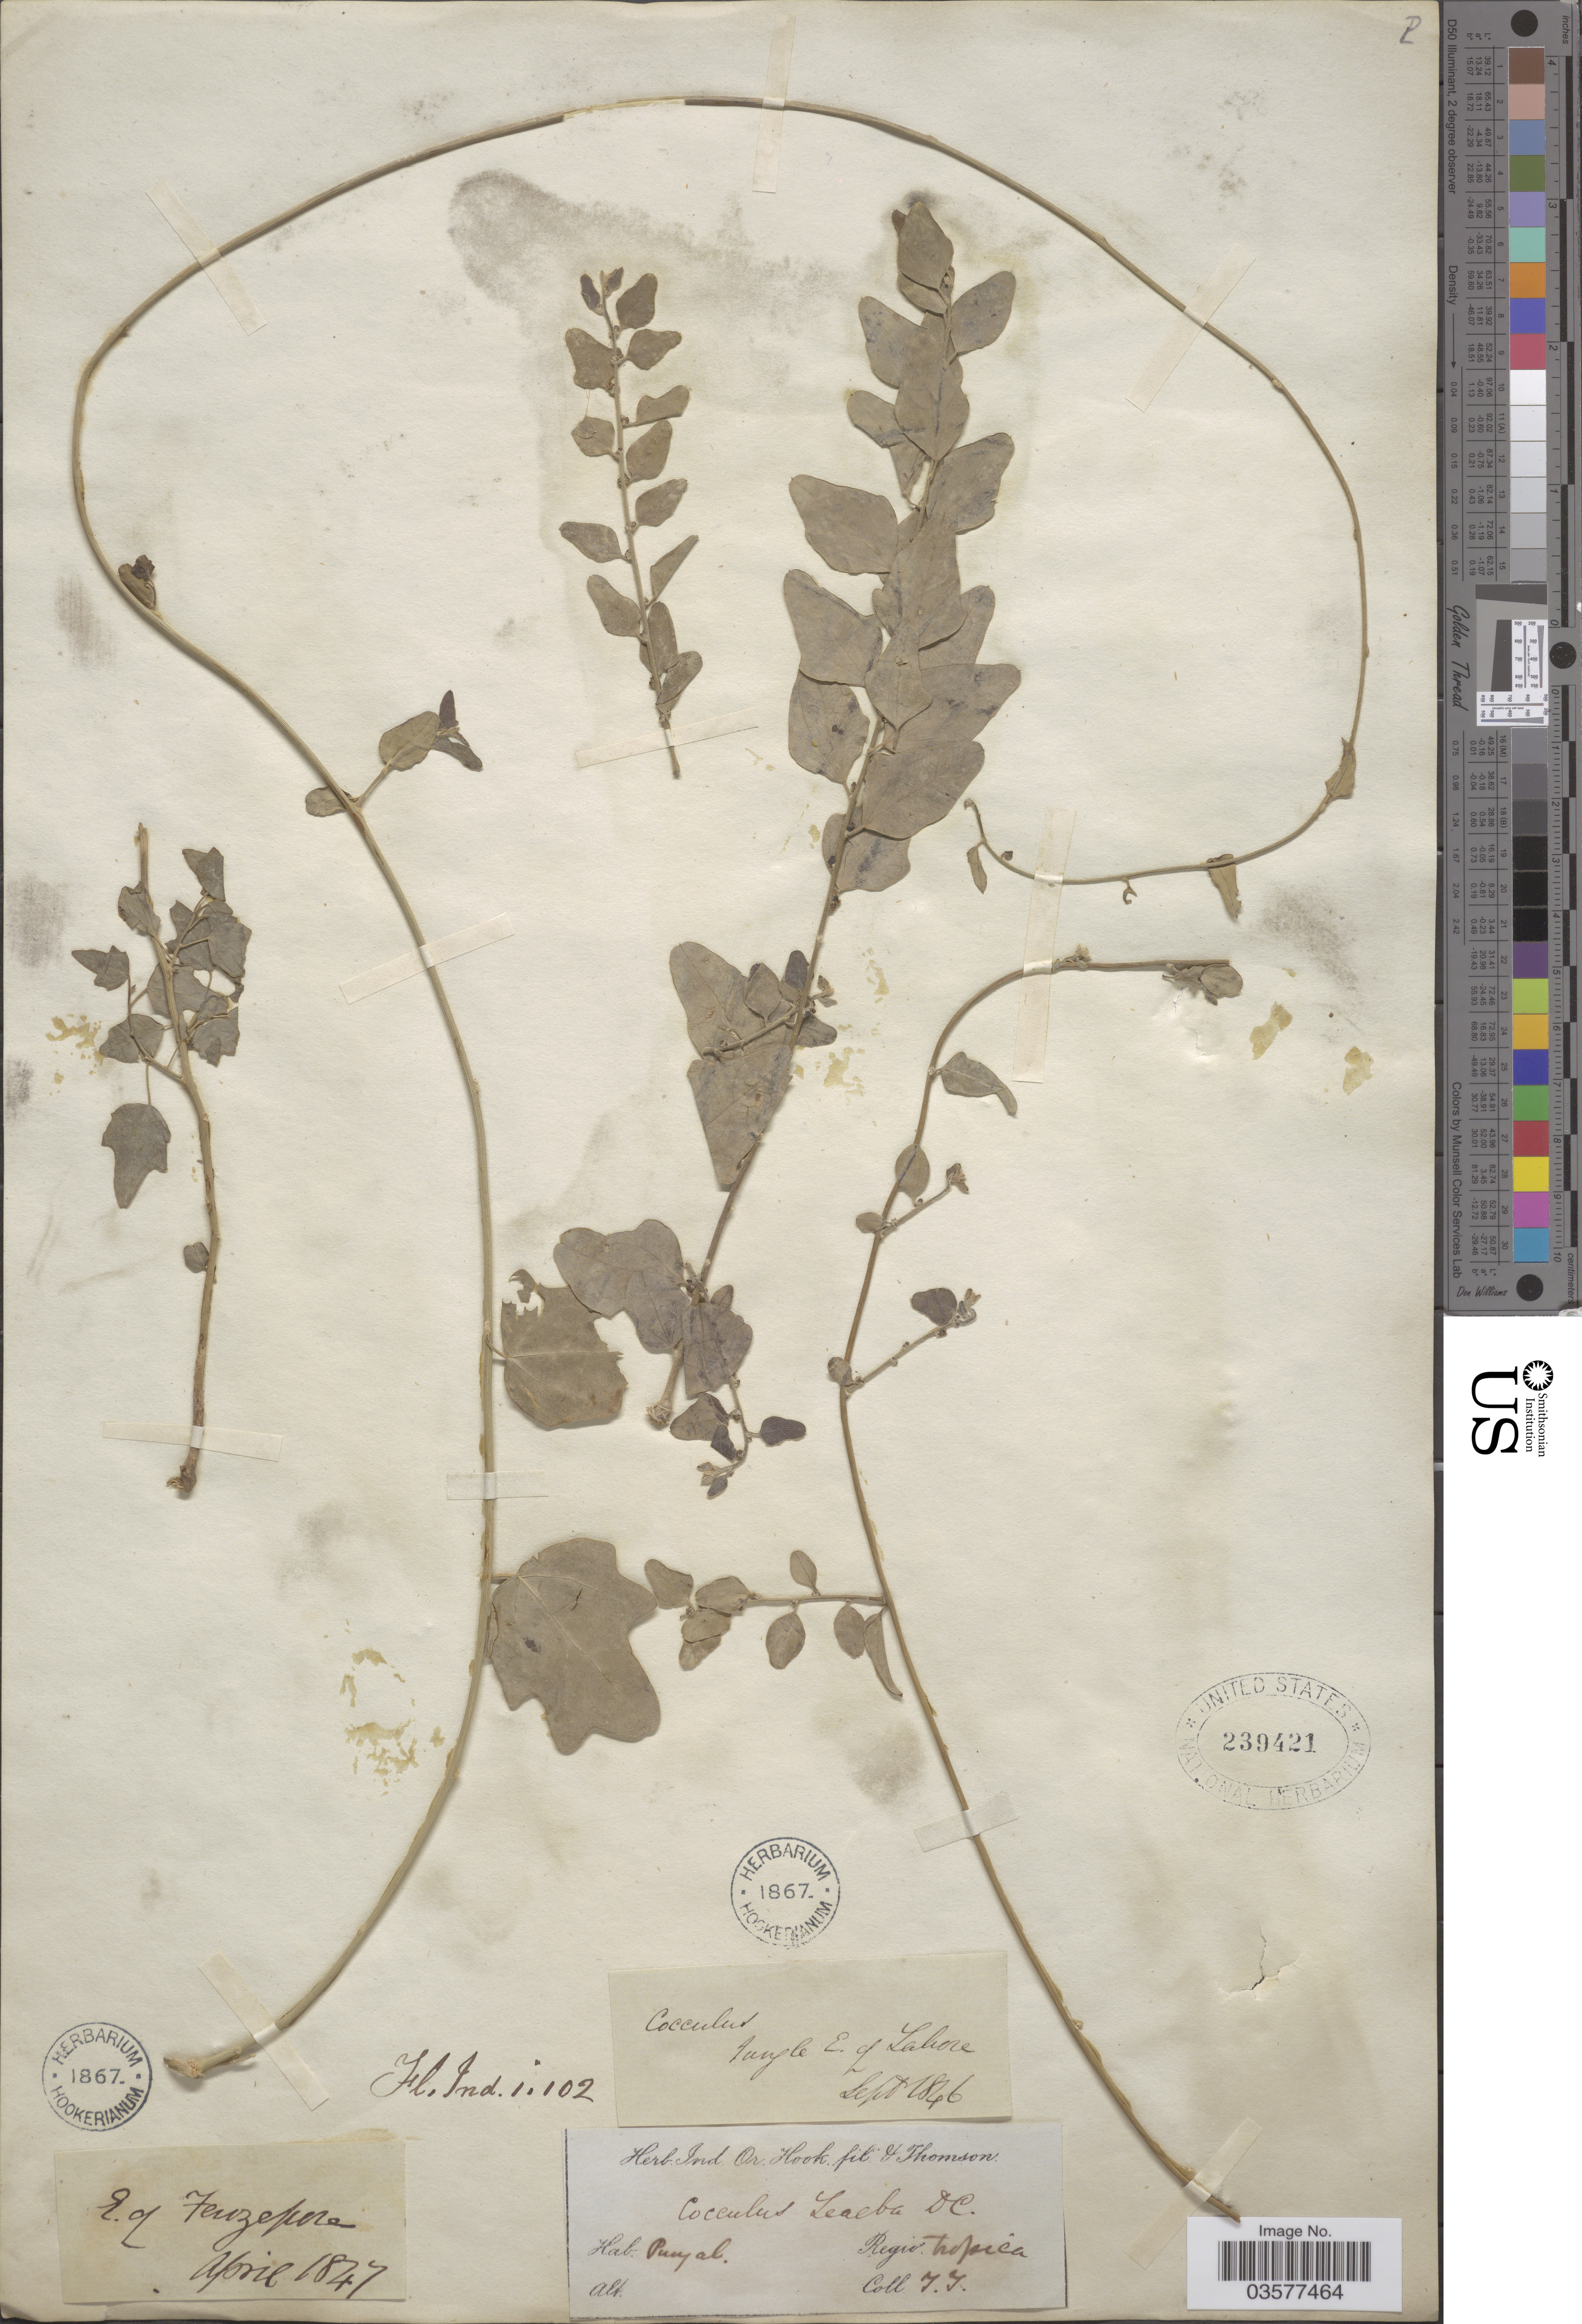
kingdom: Plantae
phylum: Tracheophyta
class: Magnoliopsida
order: Ranunculales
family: Menispermaceae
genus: Cocculus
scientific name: Cocculus pendulus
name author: (J.R. Forst. & G. Forst.) Diels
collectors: T. Thomson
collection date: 1846-09/1847-04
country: Pakistan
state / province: Punjab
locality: Jungle E. of Lahore. Regio: tropica.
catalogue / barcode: US 239421